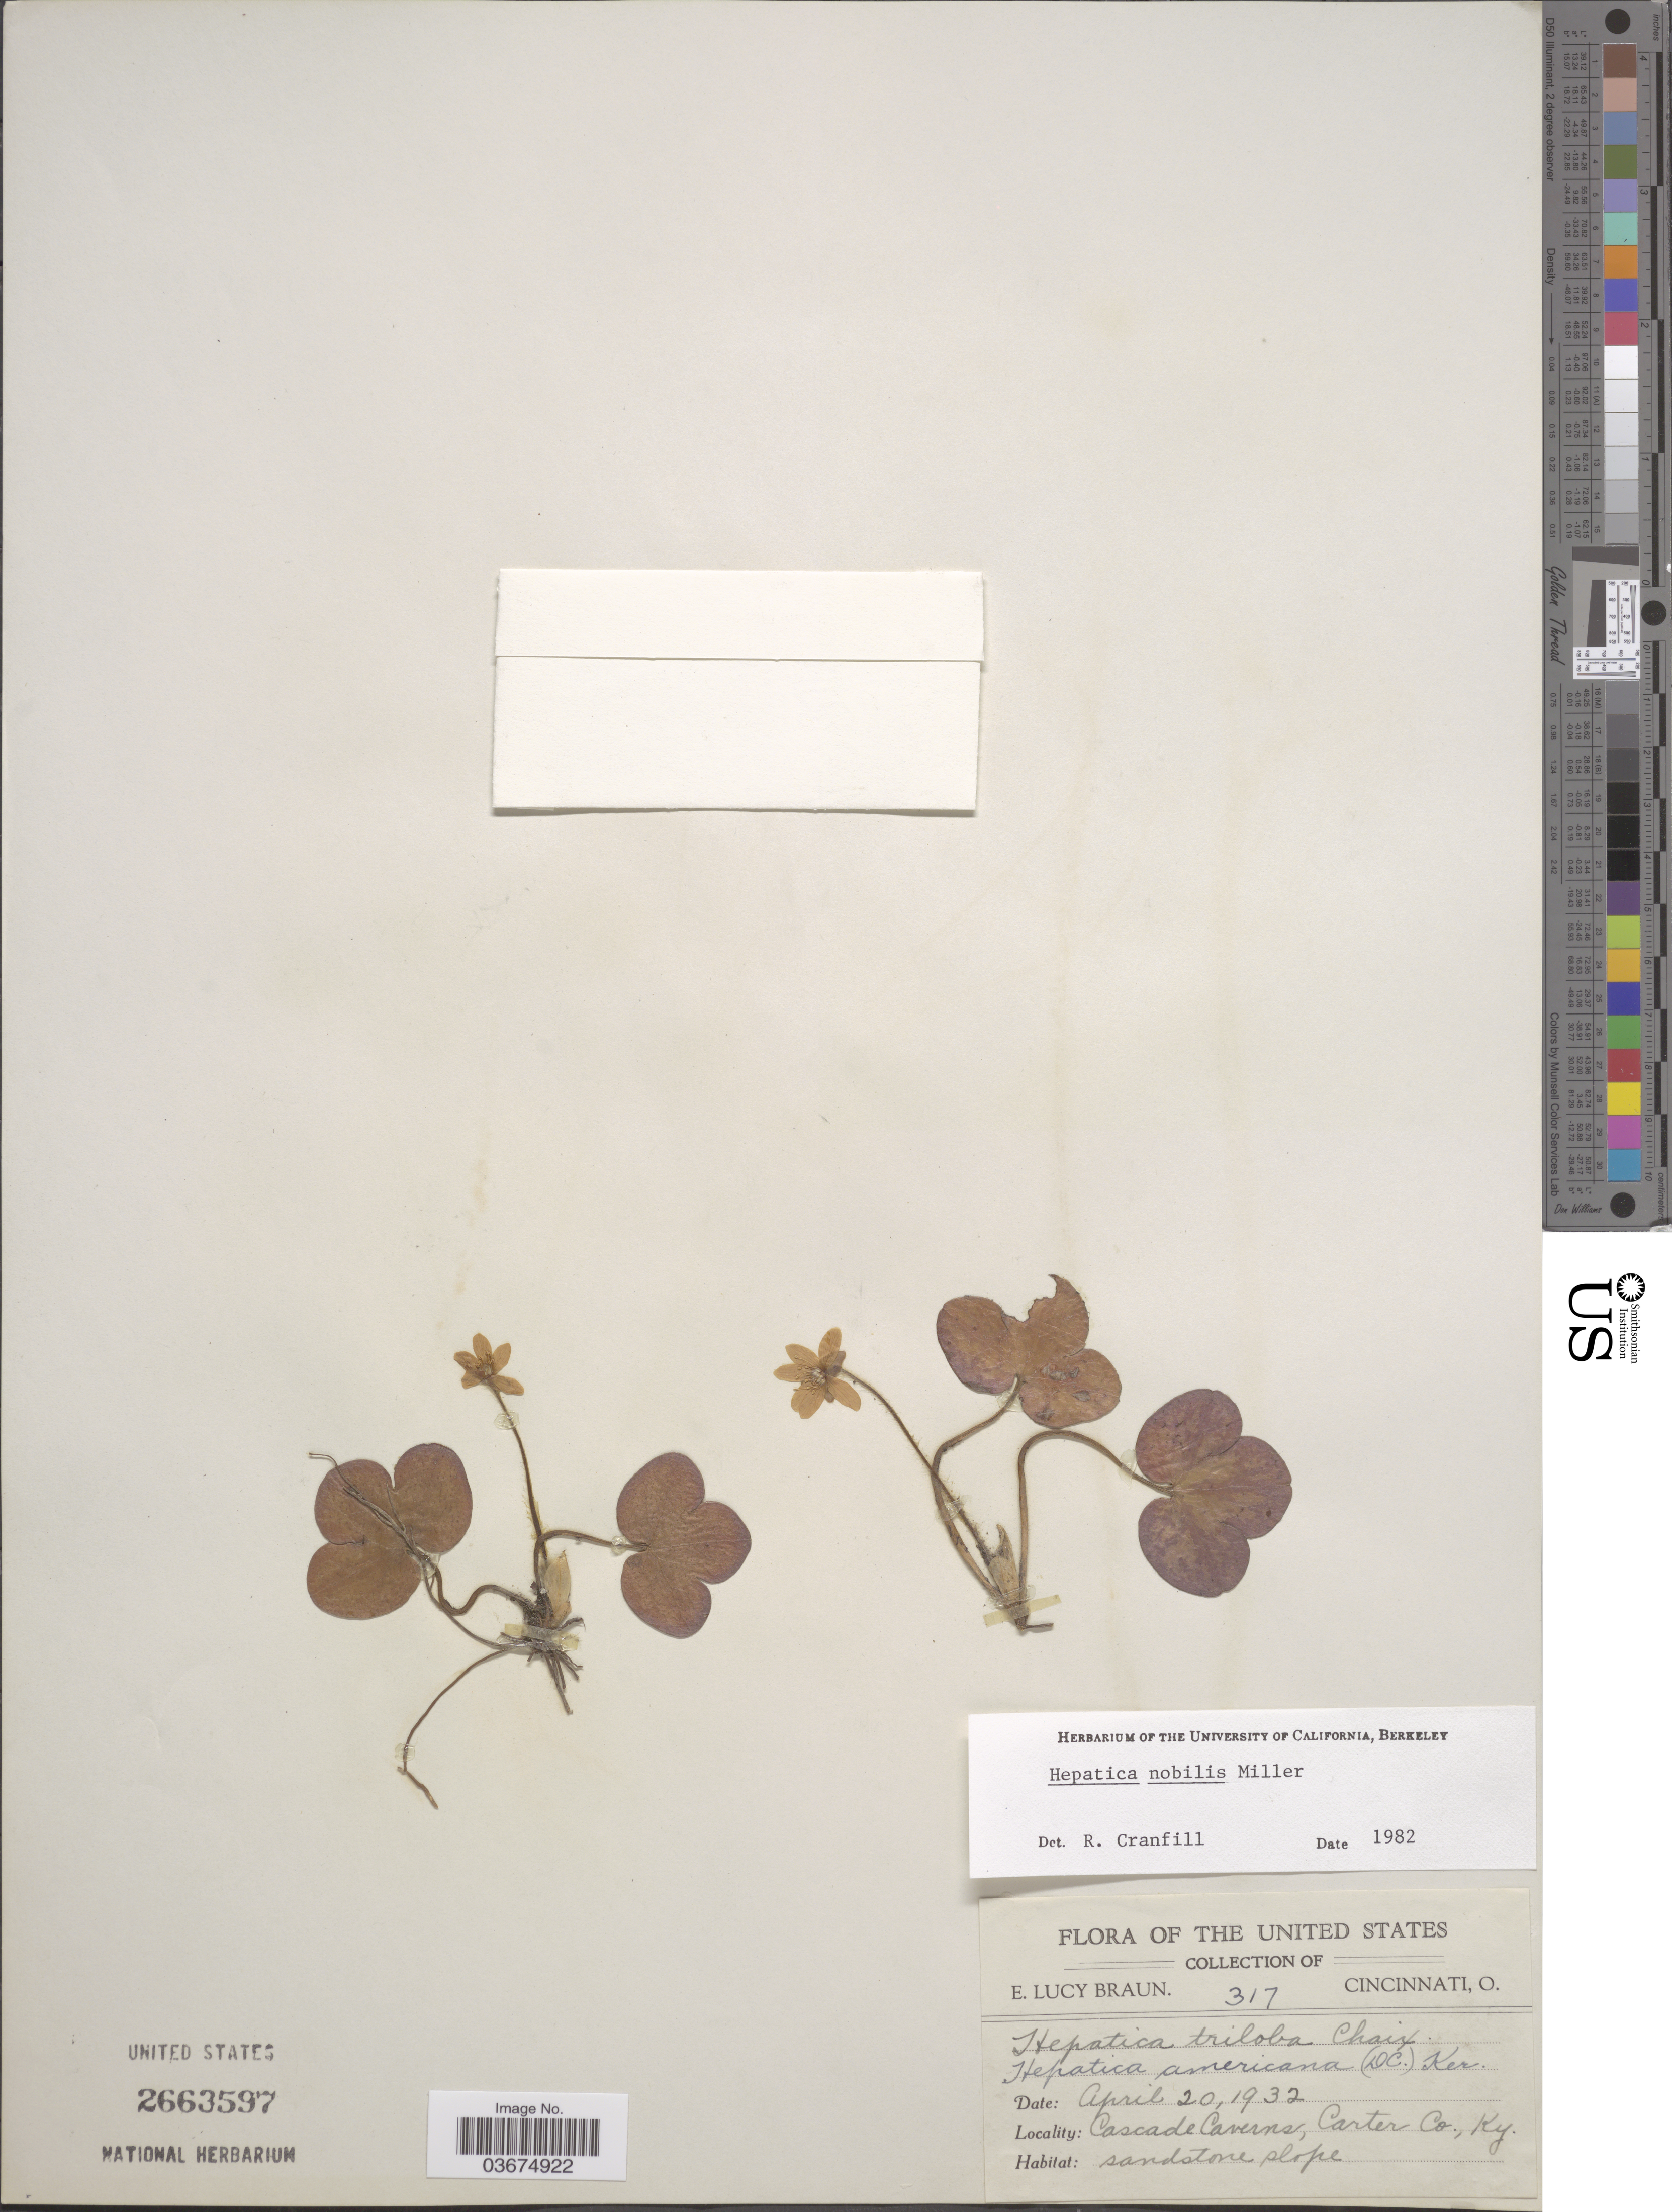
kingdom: Plantae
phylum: Tracheophyta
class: Magnoliopsida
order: Ranunculales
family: Ranunculaceae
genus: Hepatica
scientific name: Hepatica acutiloba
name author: DC.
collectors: E. L. Braun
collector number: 317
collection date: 1932-04-20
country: United States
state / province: Kentucky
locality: Cascade Caverns, Carter Co.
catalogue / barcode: US 2663597